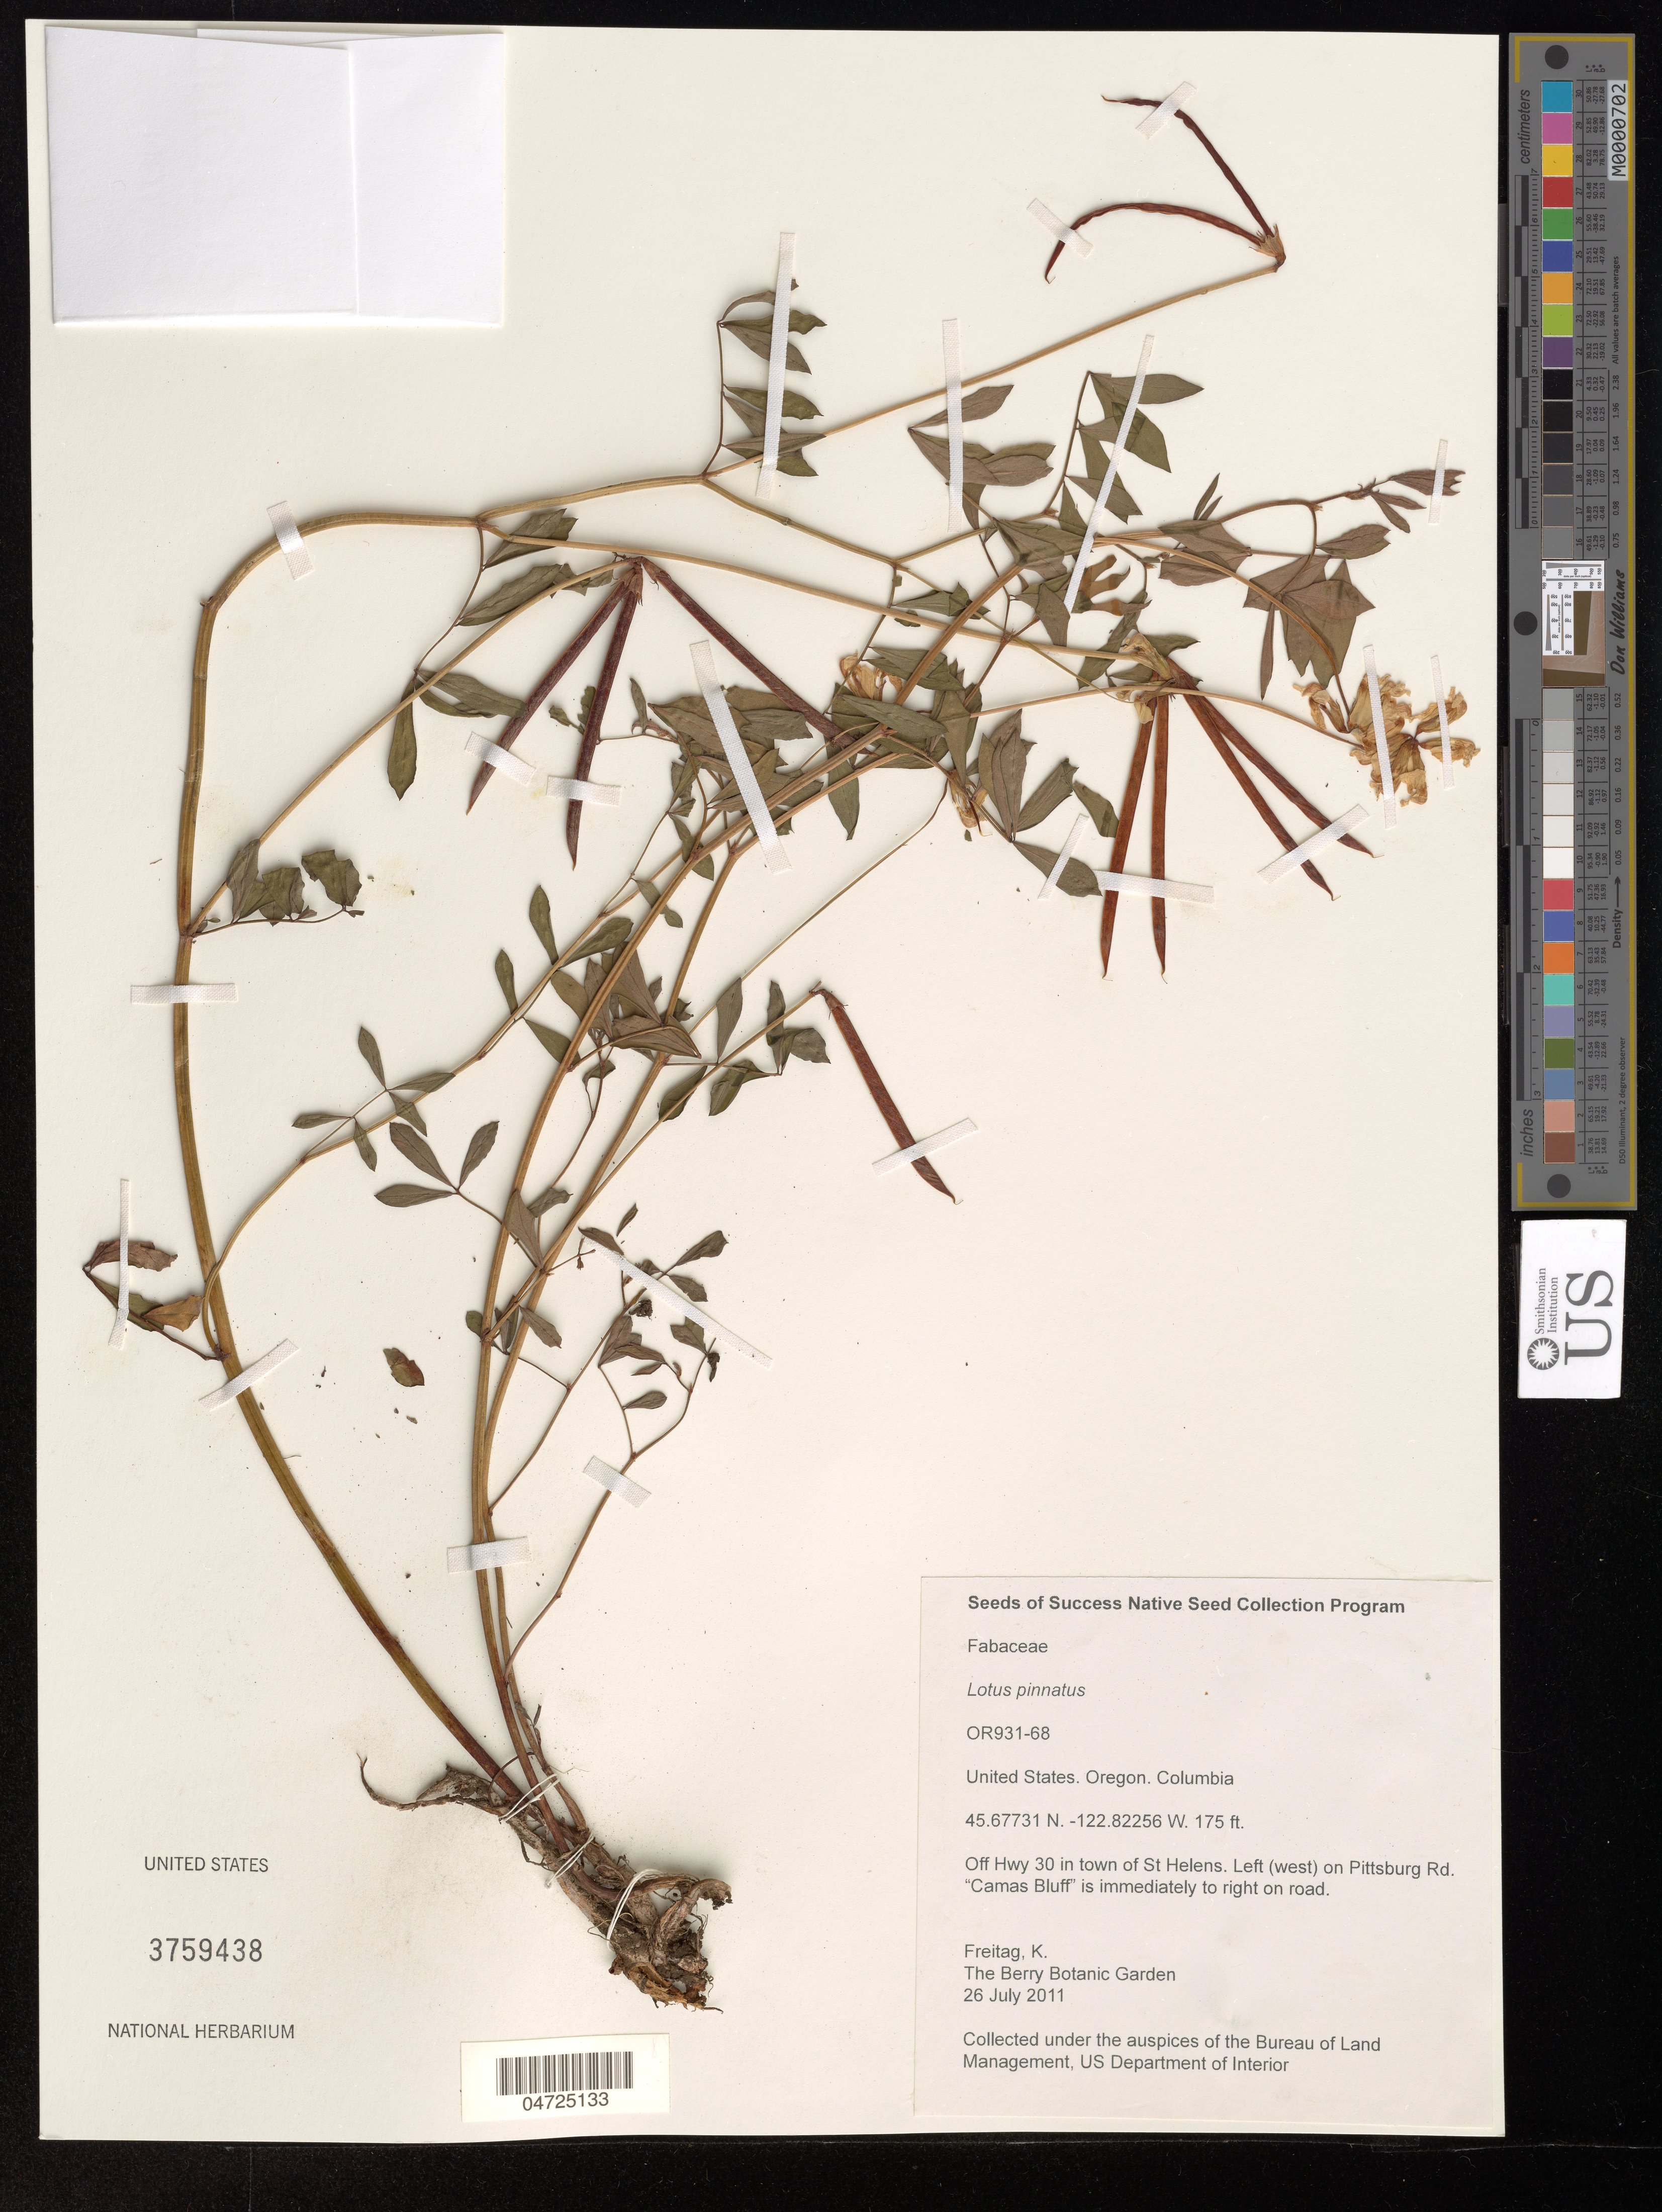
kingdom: Plantae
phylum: Tracheophyta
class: Magnoliopsida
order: Fabales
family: Fabaceae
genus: Lotus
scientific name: Lotus pinnatus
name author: Hook.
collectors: K. Freitag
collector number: OR931-68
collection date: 2011-07-26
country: United States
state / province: Oregon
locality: Oregon. Columbia. Off Hwy 30 in town of St Helens. Left (west) on Pittsburg Rd. "Camas Bluff" is immediately to right on road.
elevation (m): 53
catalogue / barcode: US 3759438